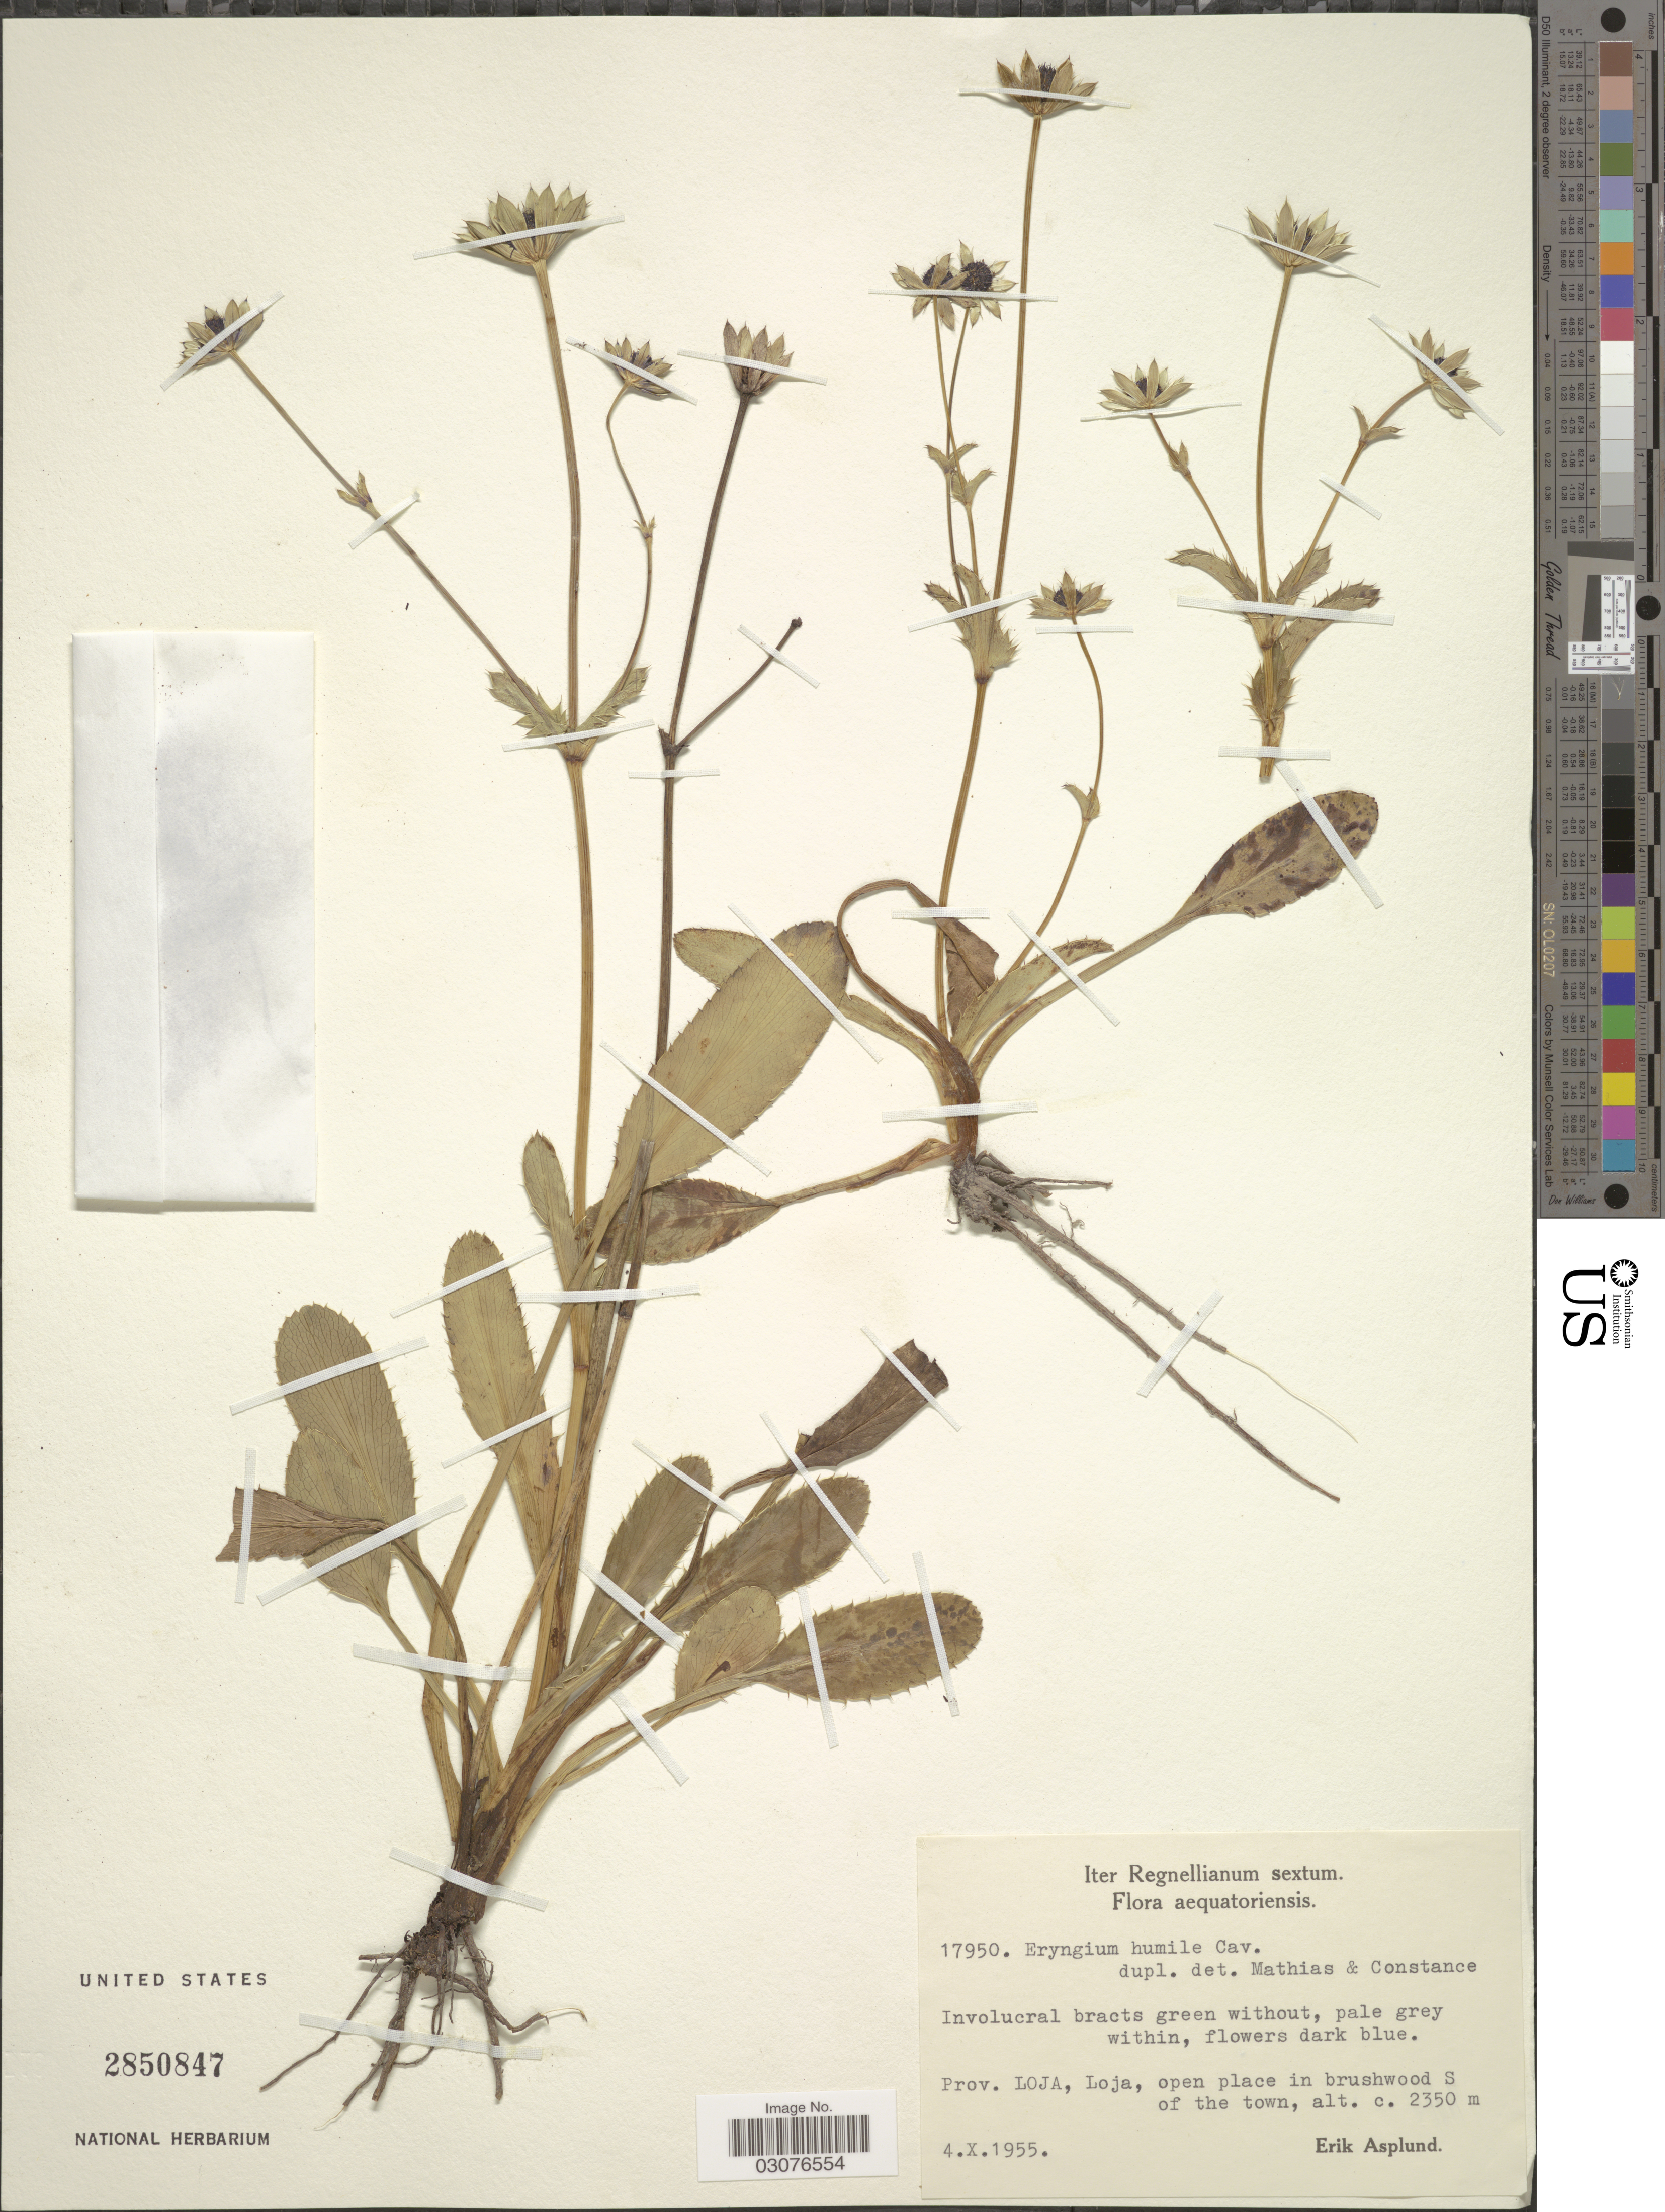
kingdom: Plantae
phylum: Tracheophyta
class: Magnoliopsida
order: Apiales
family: Apiaceae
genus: Eryngium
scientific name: Eryngium bourgatii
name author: Gouan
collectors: E. Asplund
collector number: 17950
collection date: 1955-10-04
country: Ecuador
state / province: Loja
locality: Loja, open place in brushwood S of the town.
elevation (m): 2350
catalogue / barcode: US 2850847